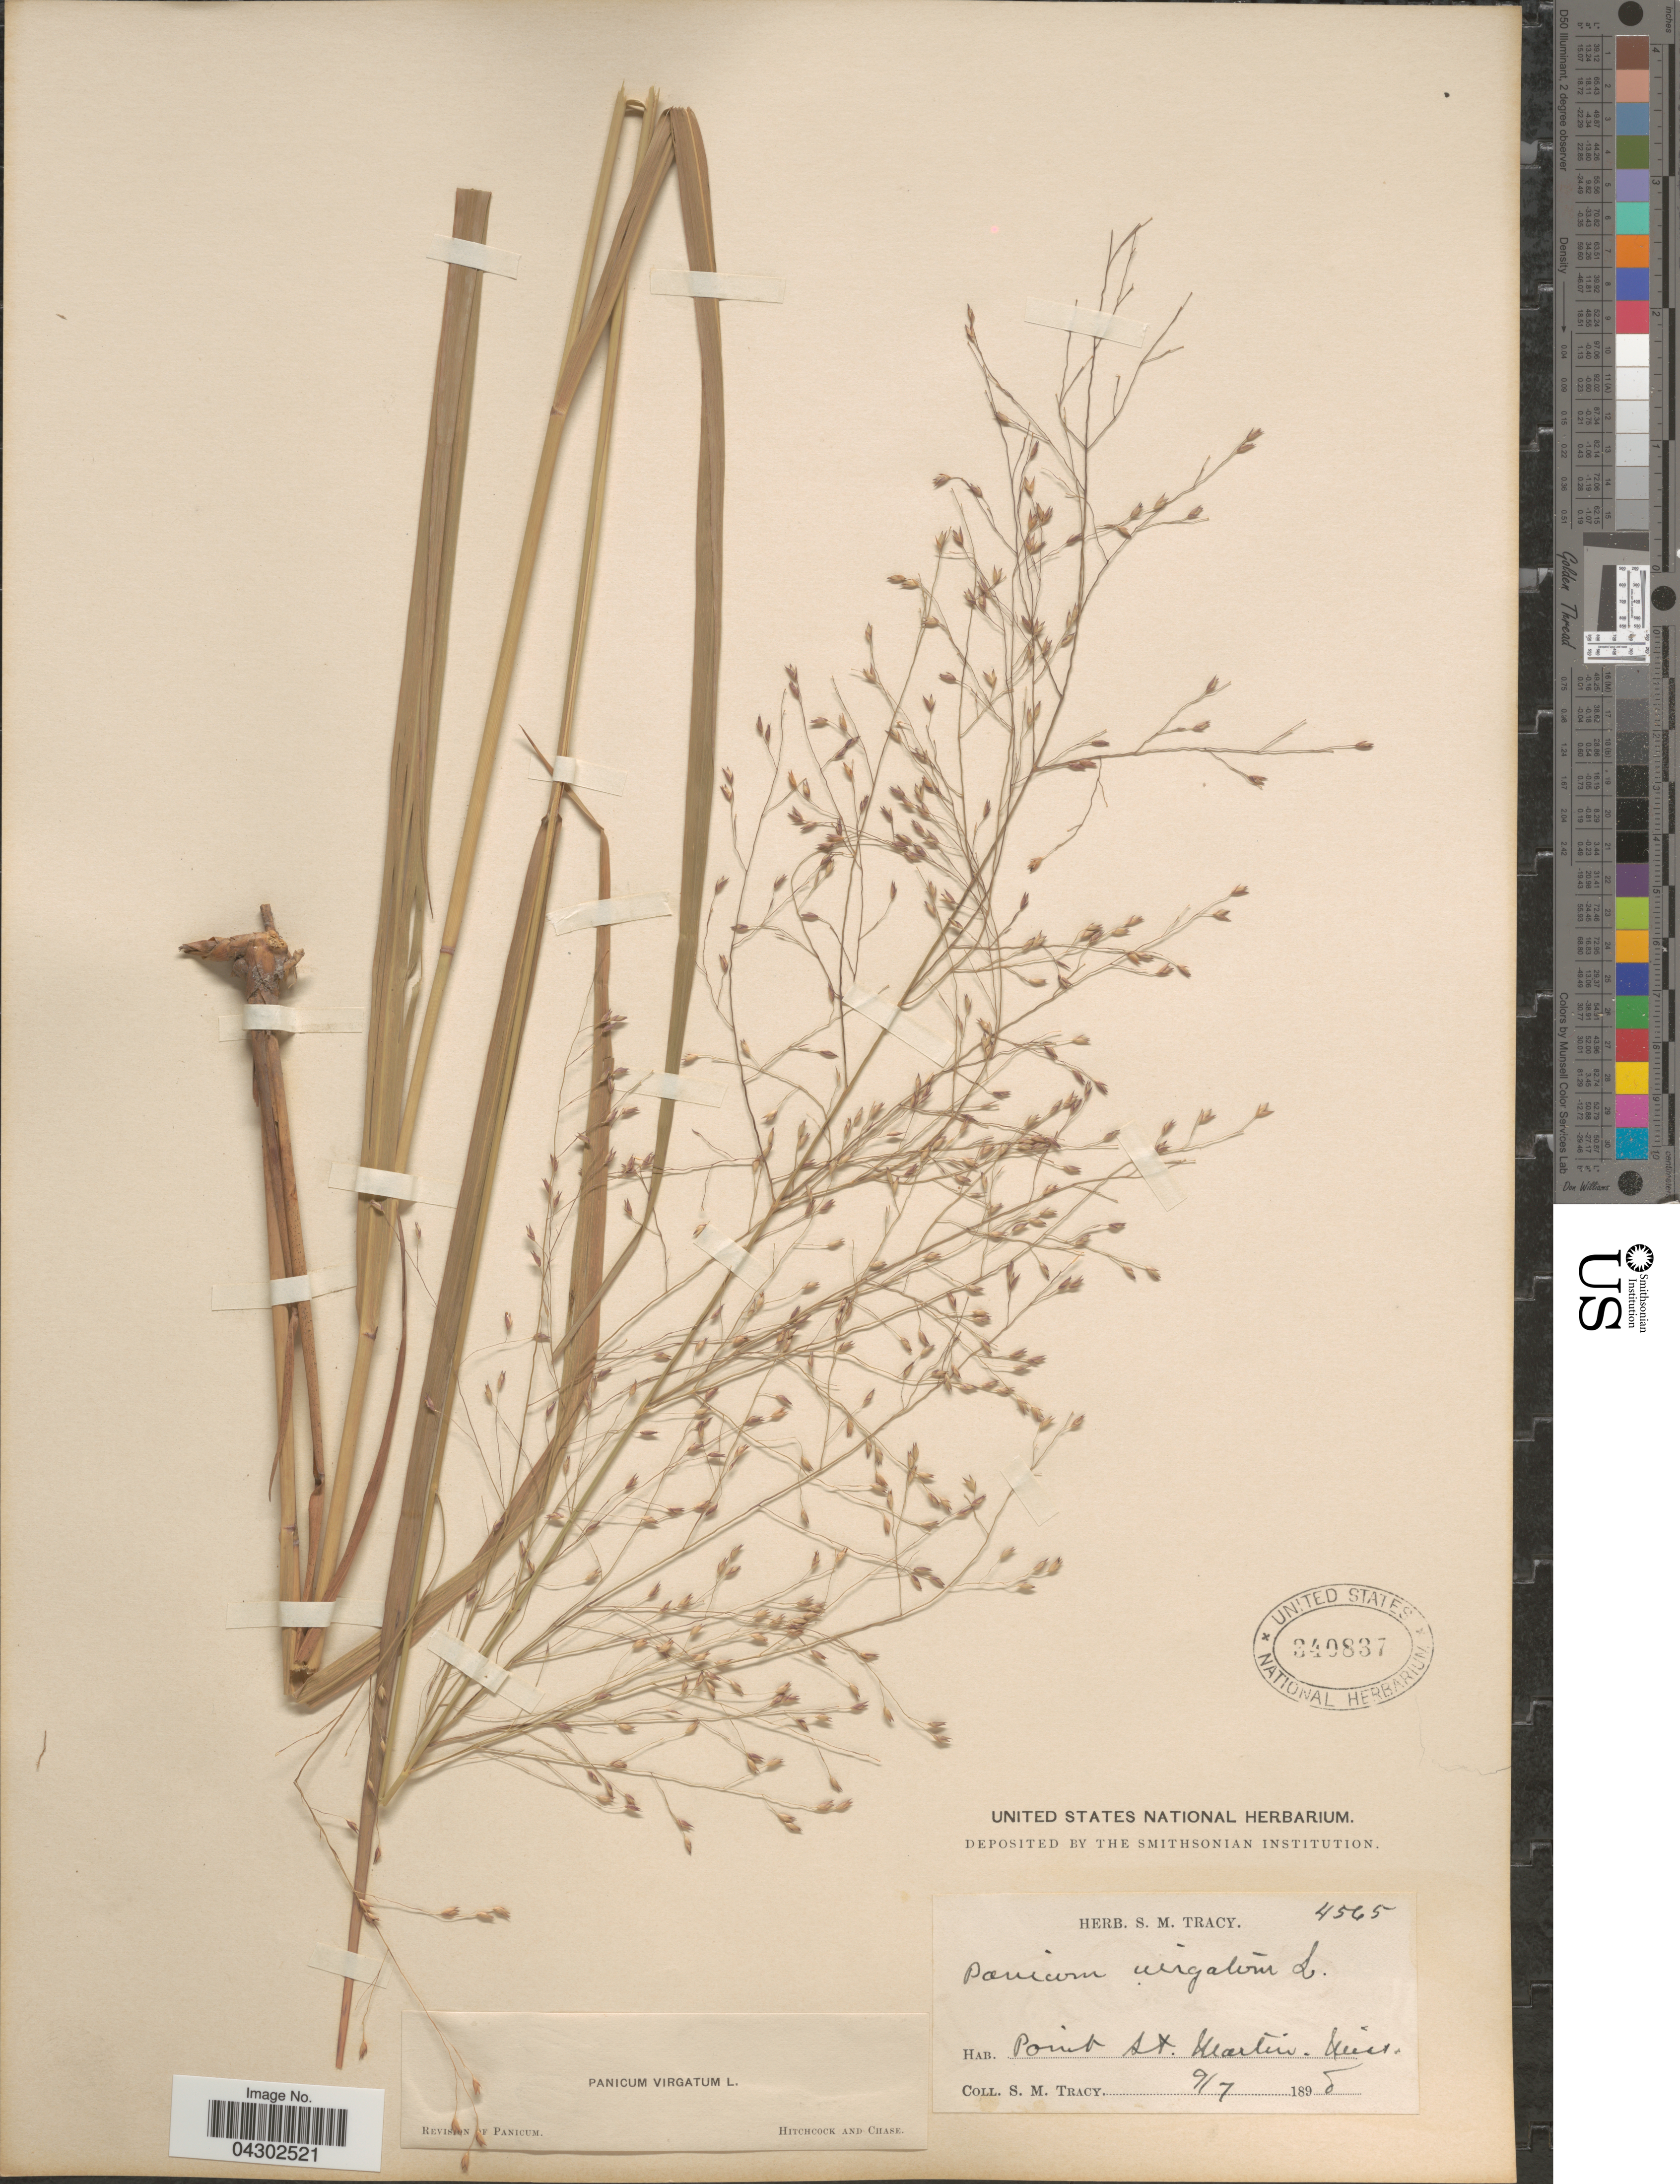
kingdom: Plantae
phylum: Tracheophyta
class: Liliopsida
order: Poales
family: Poaceae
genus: Panicum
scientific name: Panicum virgatum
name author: L.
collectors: S. M. Tracy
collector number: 4565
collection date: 1898-09-07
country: United States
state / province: Mississippi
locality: Point St. Martin.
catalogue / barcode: US 340837